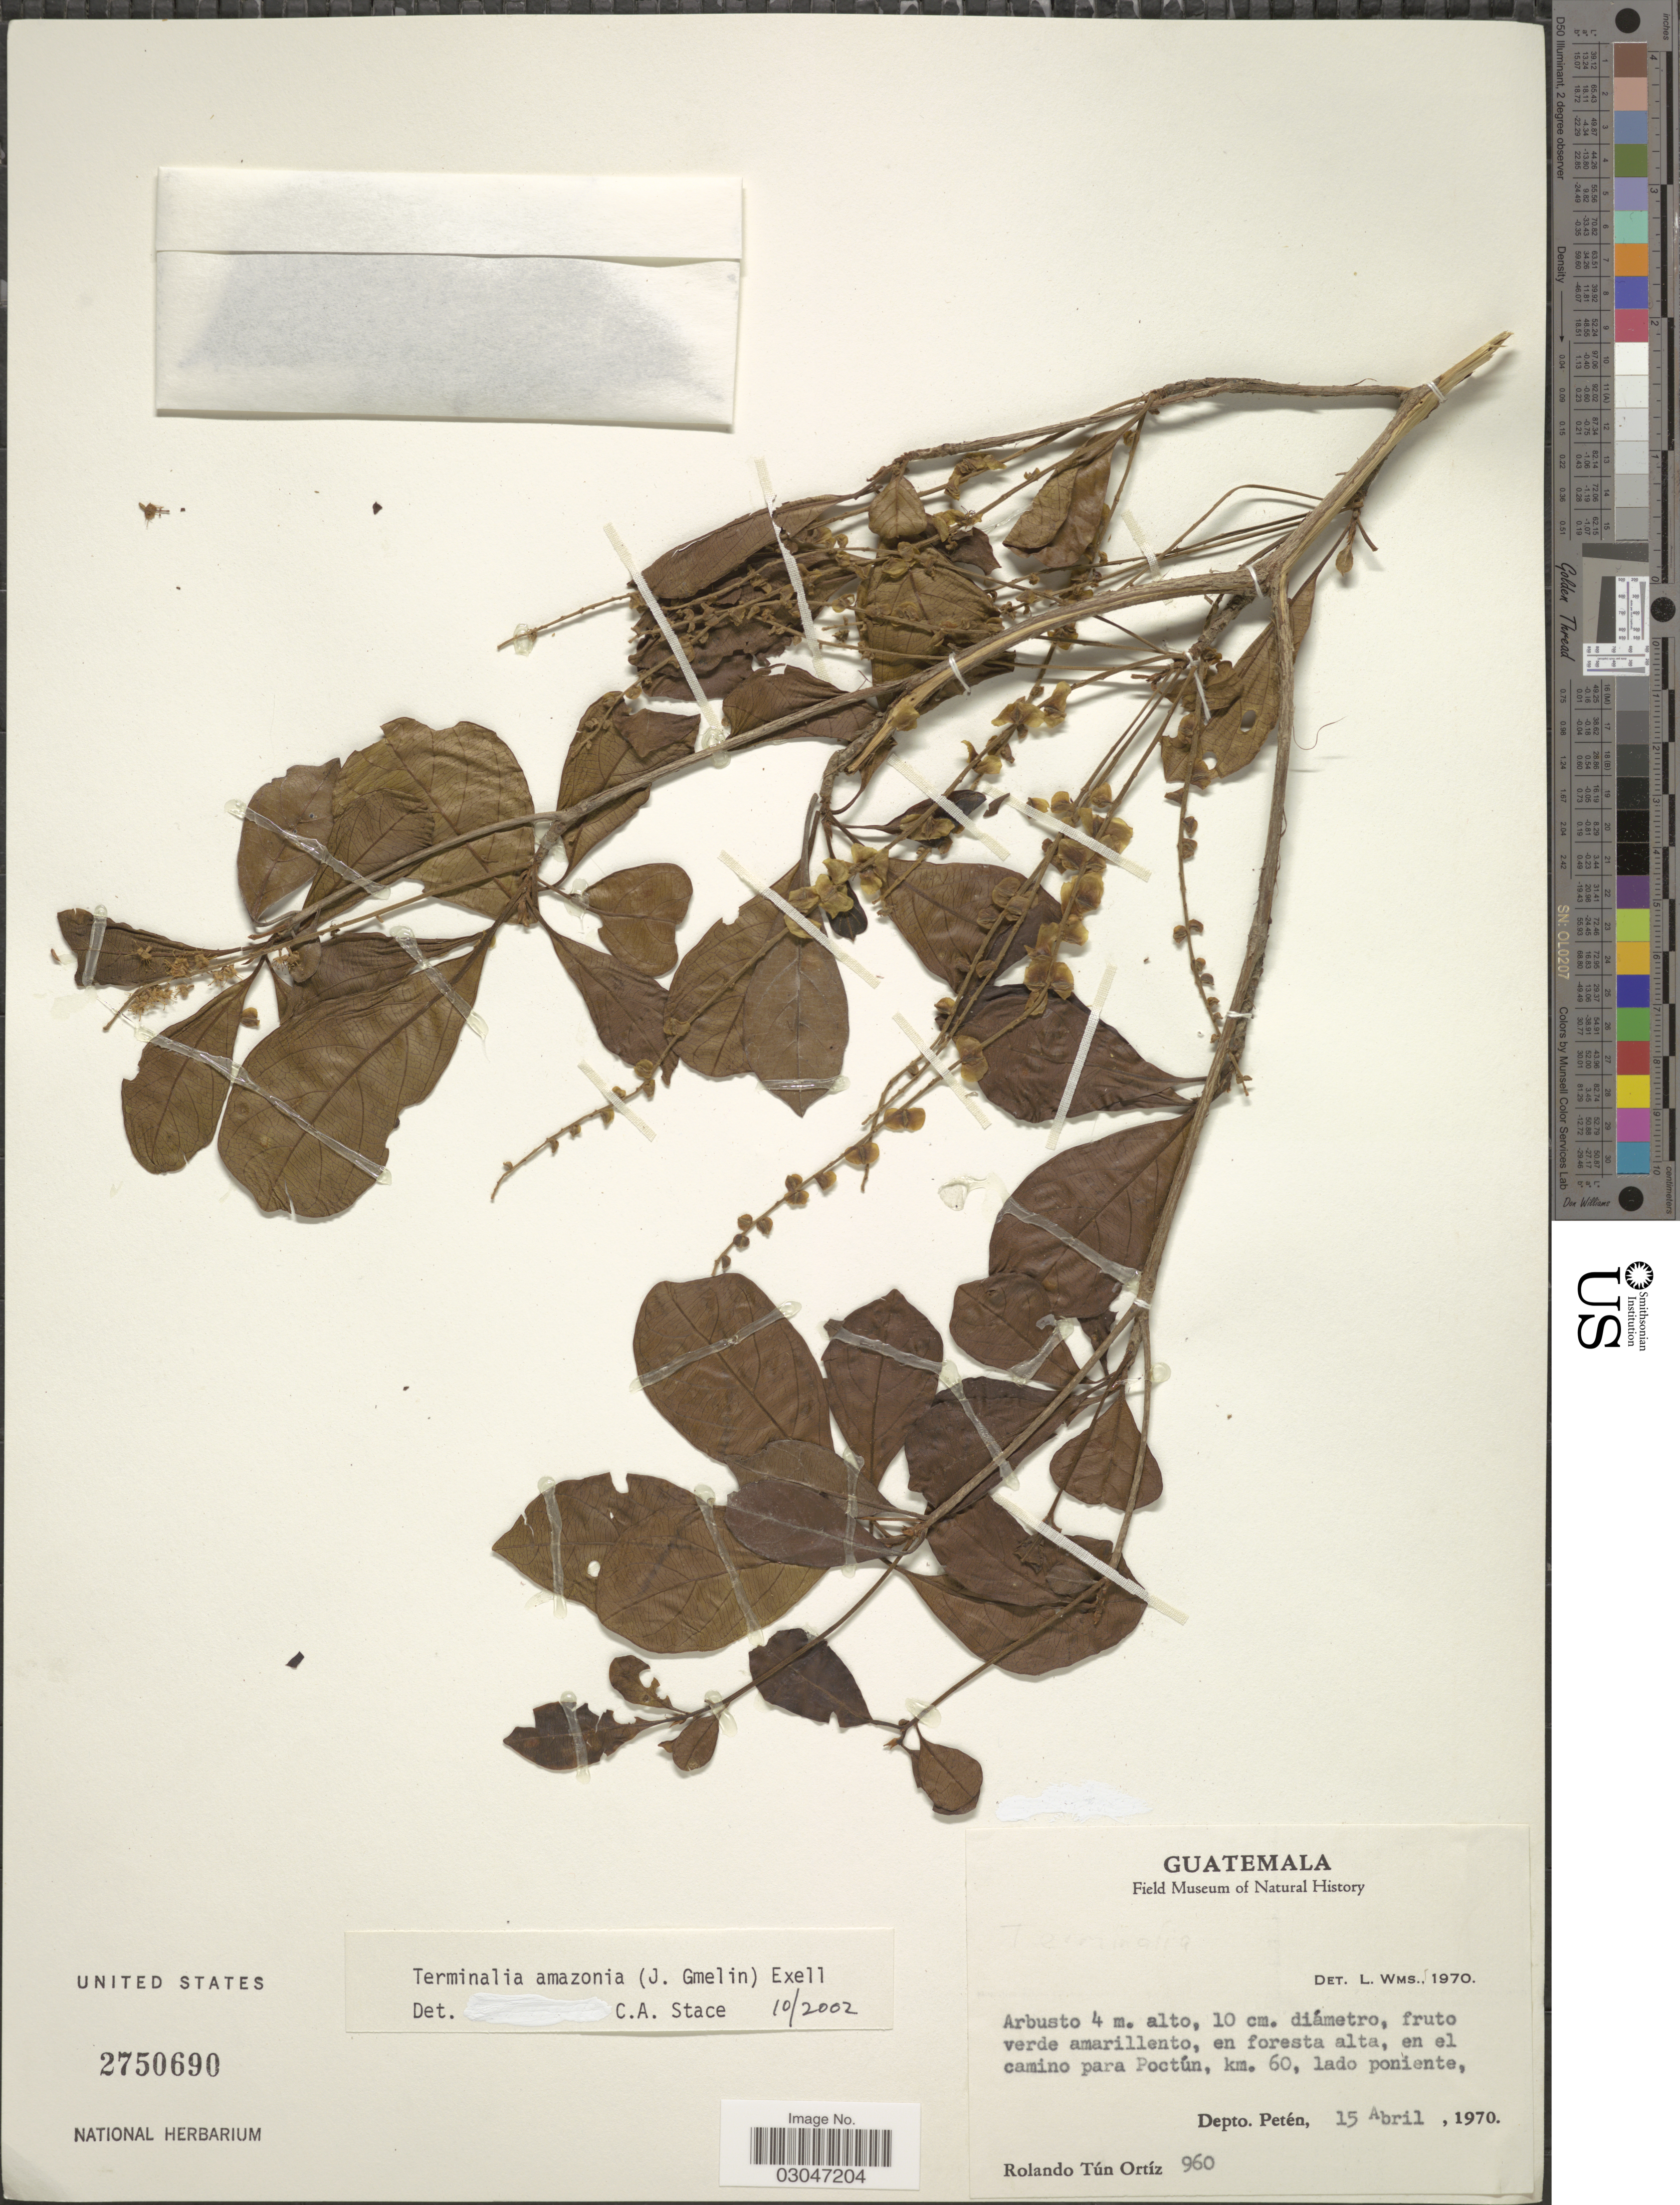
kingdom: Plantae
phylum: Tracheophyta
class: Magnoliopsida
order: Myrtales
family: Combretaceae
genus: Terminalia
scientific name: Terminalia amazonia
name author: (J.F. Gmel.) Exell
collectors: R. T. Ortíz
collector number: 960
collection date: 1970-04-15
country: Guatemala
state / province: El Petén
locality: En el camino para Poctún, km. 60, lado poniente, Depto. Petén.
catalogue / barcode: US 2750690